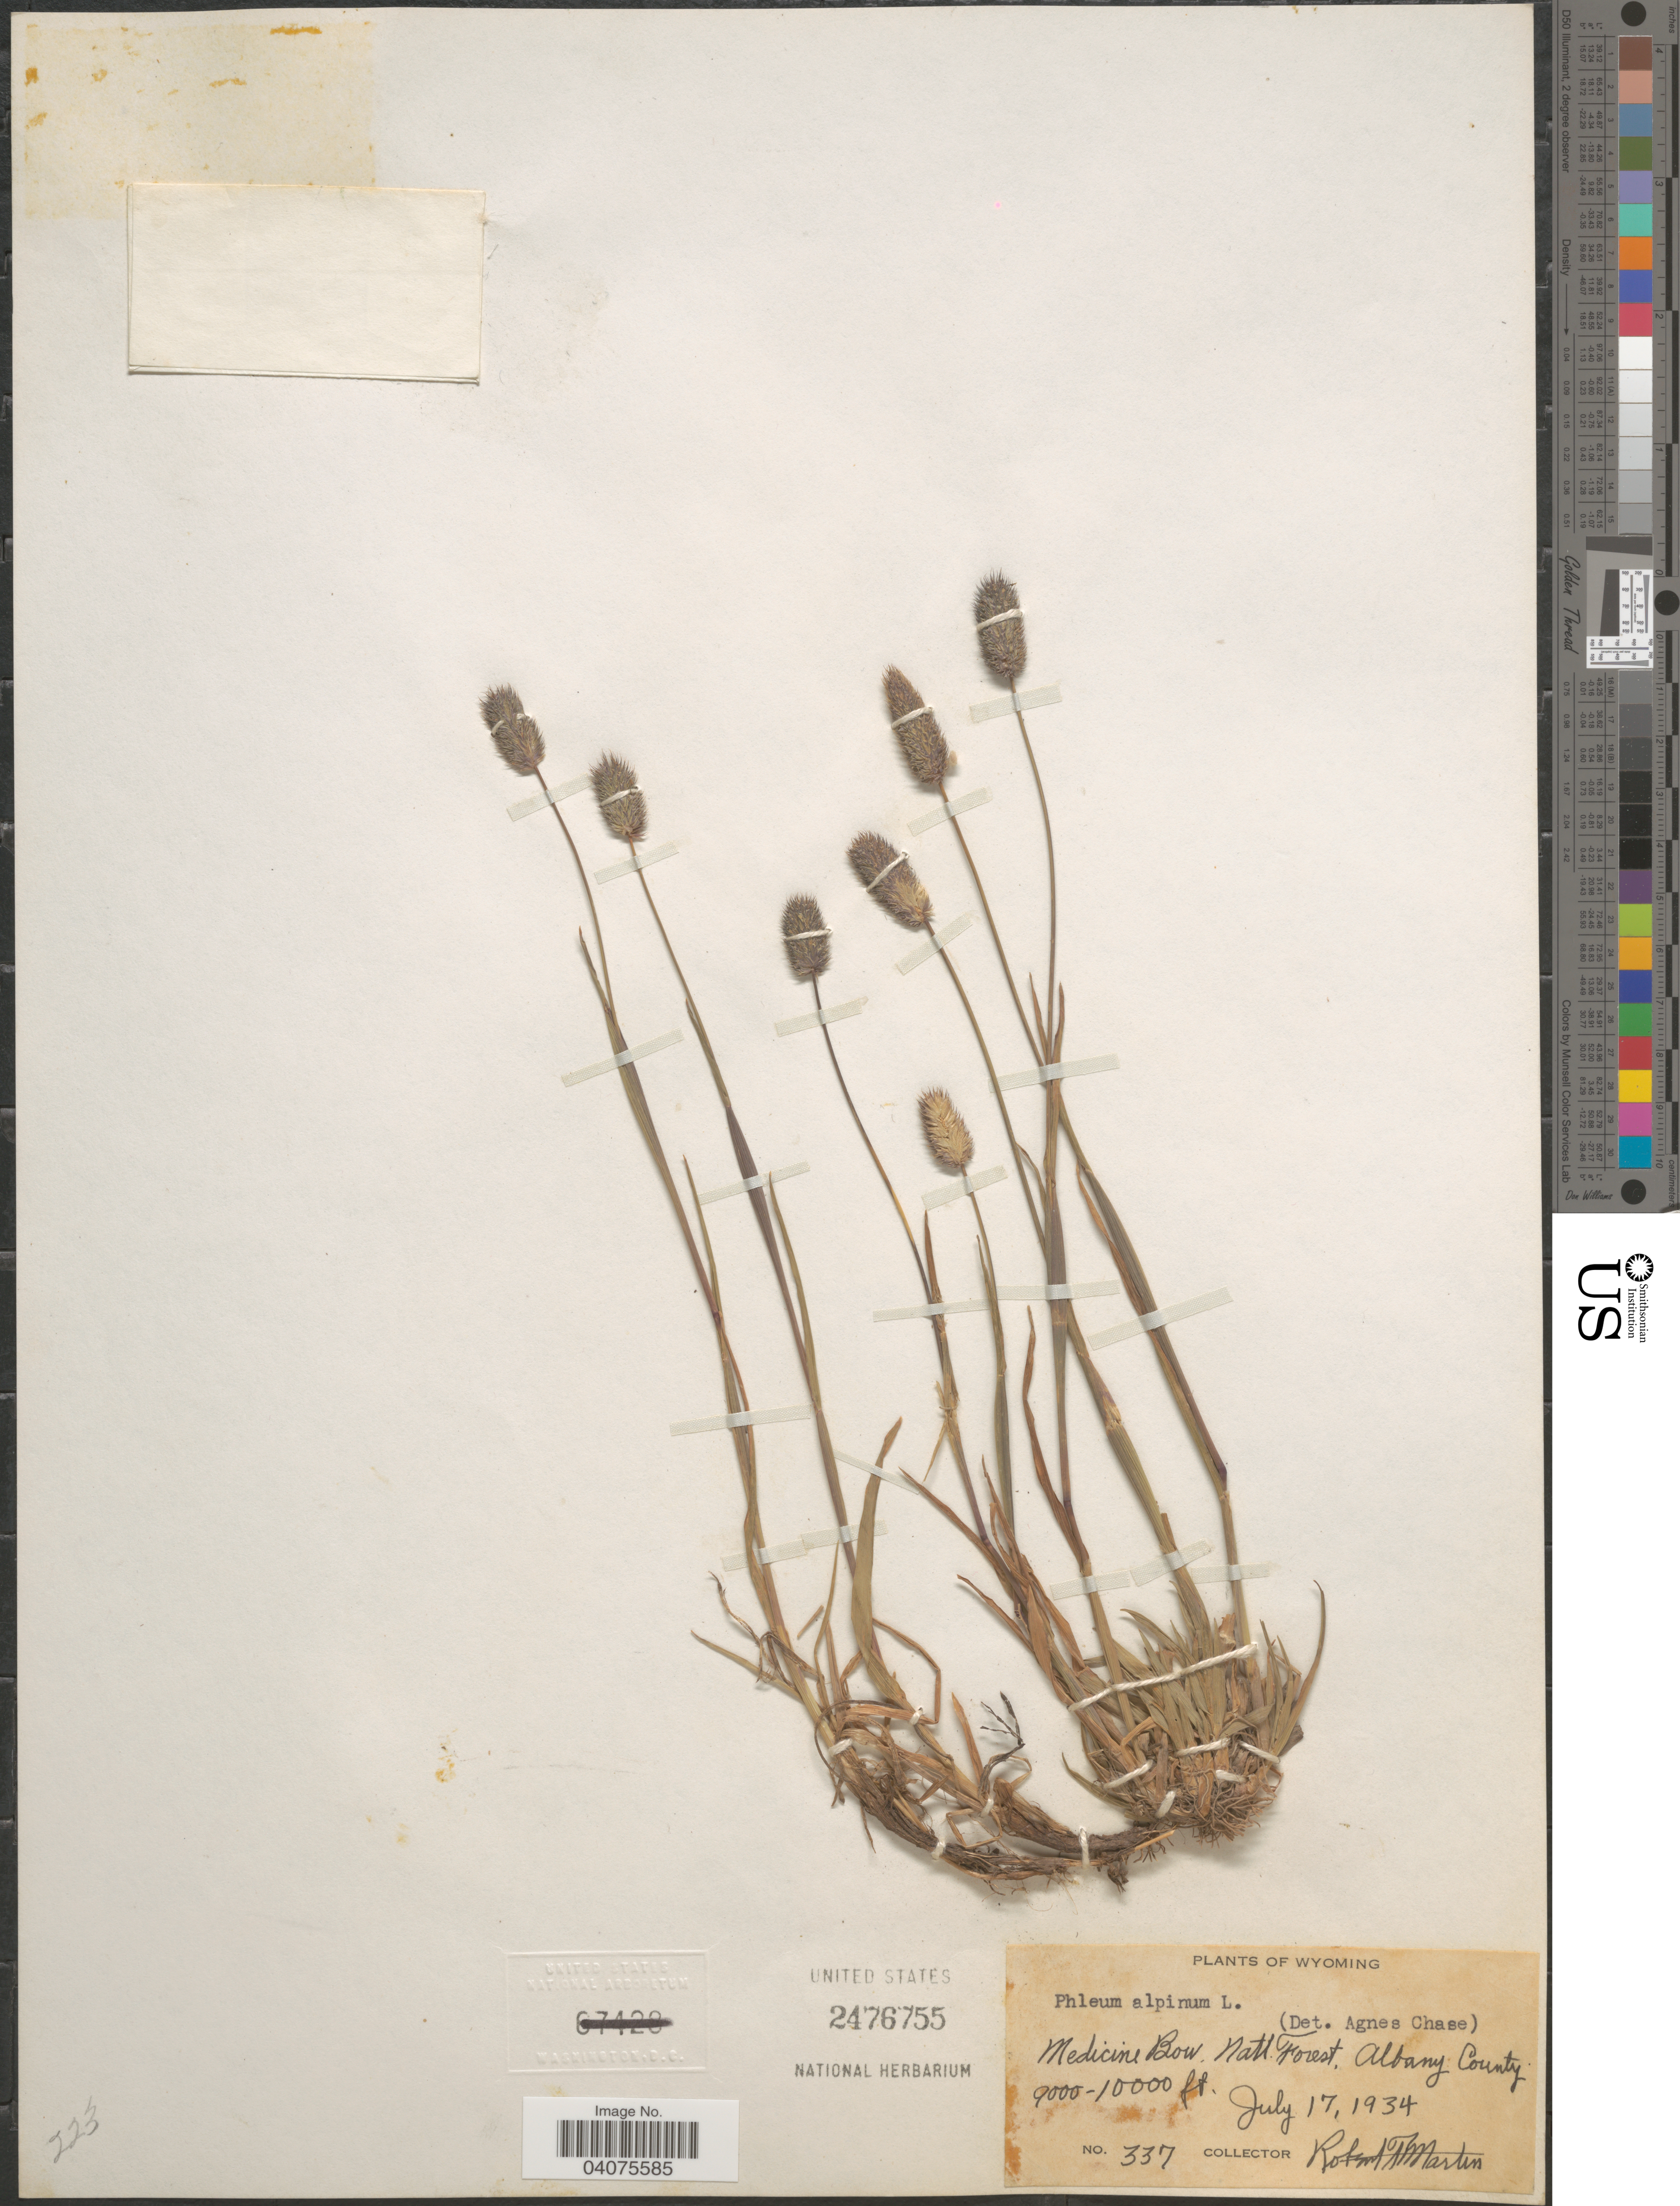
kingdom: Plantae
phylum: Tracheophyta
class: Liliopsida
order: Poales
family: Poaceae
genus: Phleum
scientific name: Phleum alpinum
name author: L.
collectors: R. F. Martin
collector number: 337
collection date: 1934-07-17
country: United States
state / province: Wyoming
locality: Medicine Bow, Natl. Forest, Albany County.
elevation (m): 2743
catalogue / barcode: US 2476755